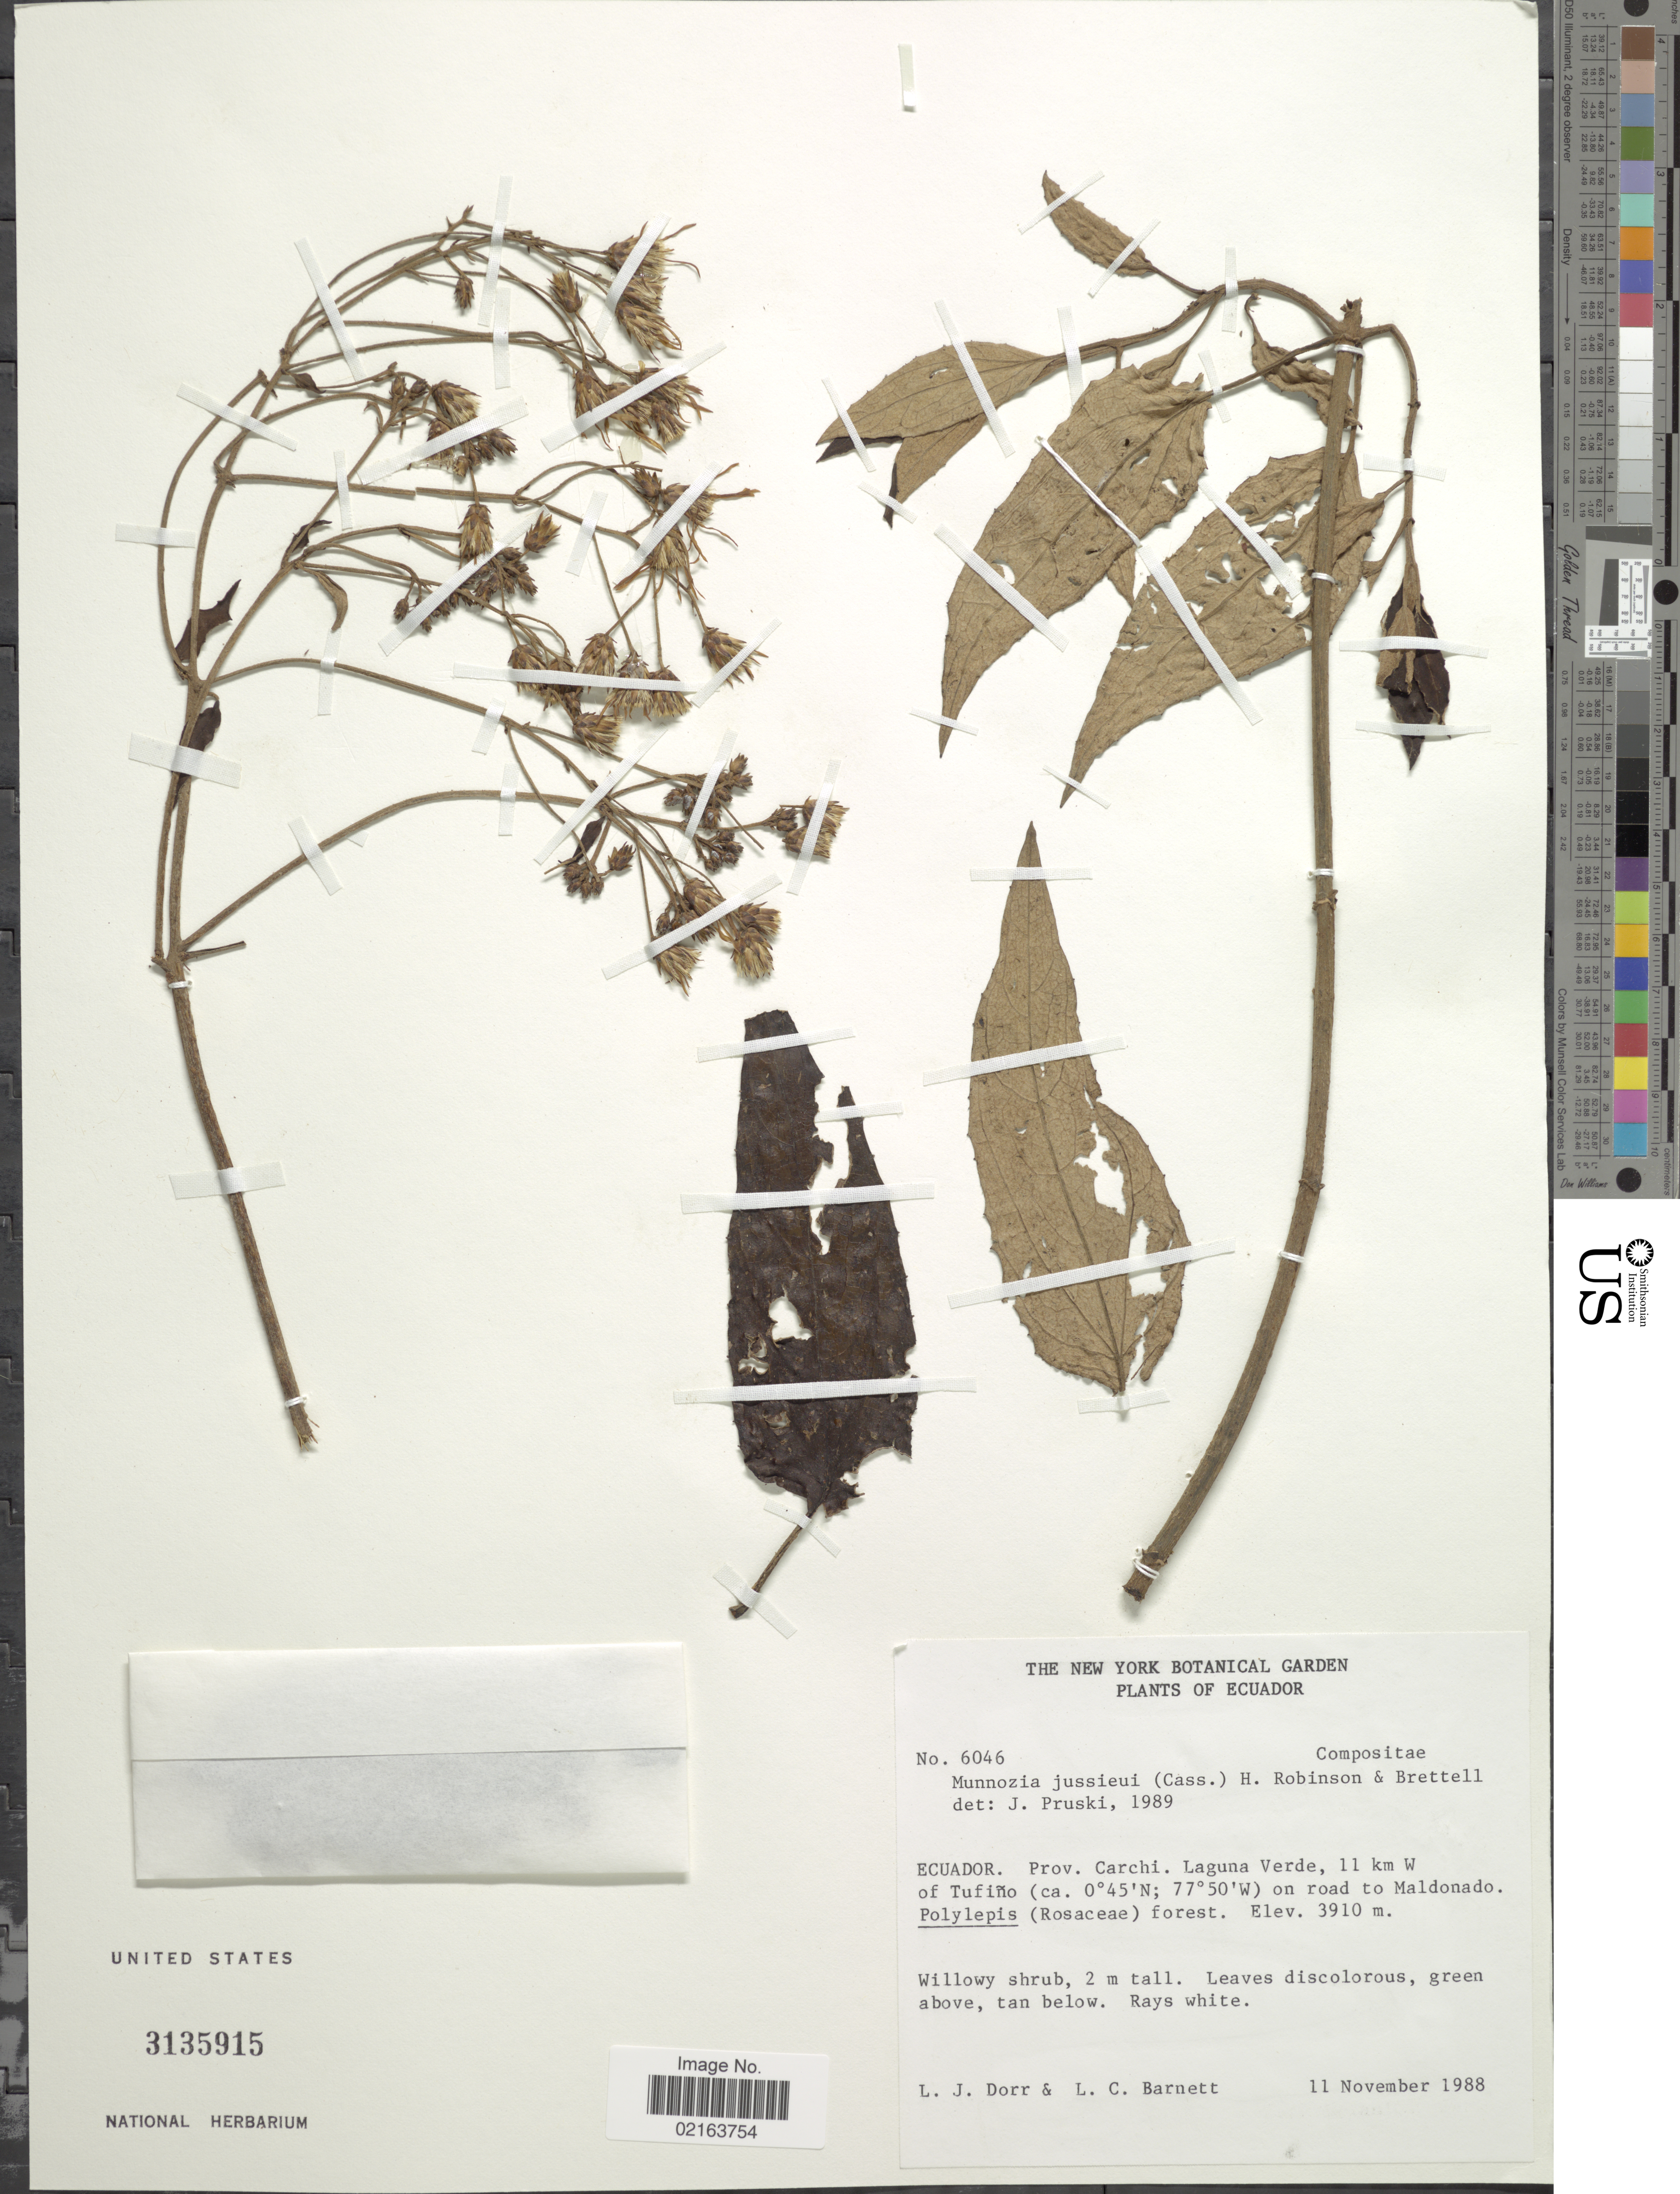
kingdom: Plantae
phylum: Tracheophyta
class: Magnoliopsida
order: Asterales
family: Asteraceae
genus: Munnozia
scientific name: Munnozia jussieui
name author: (Cass.) H. Rob. & Brettell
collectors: L. J. Dorr & L. C. Barnett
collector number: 6046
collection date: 1988-11-11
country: Ecuador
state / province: Carchi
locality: Prov. Carchi, Laguna Verde, 11 km W of Tufino, on road to Maldonado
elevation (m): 3910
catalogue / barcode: US 3135915